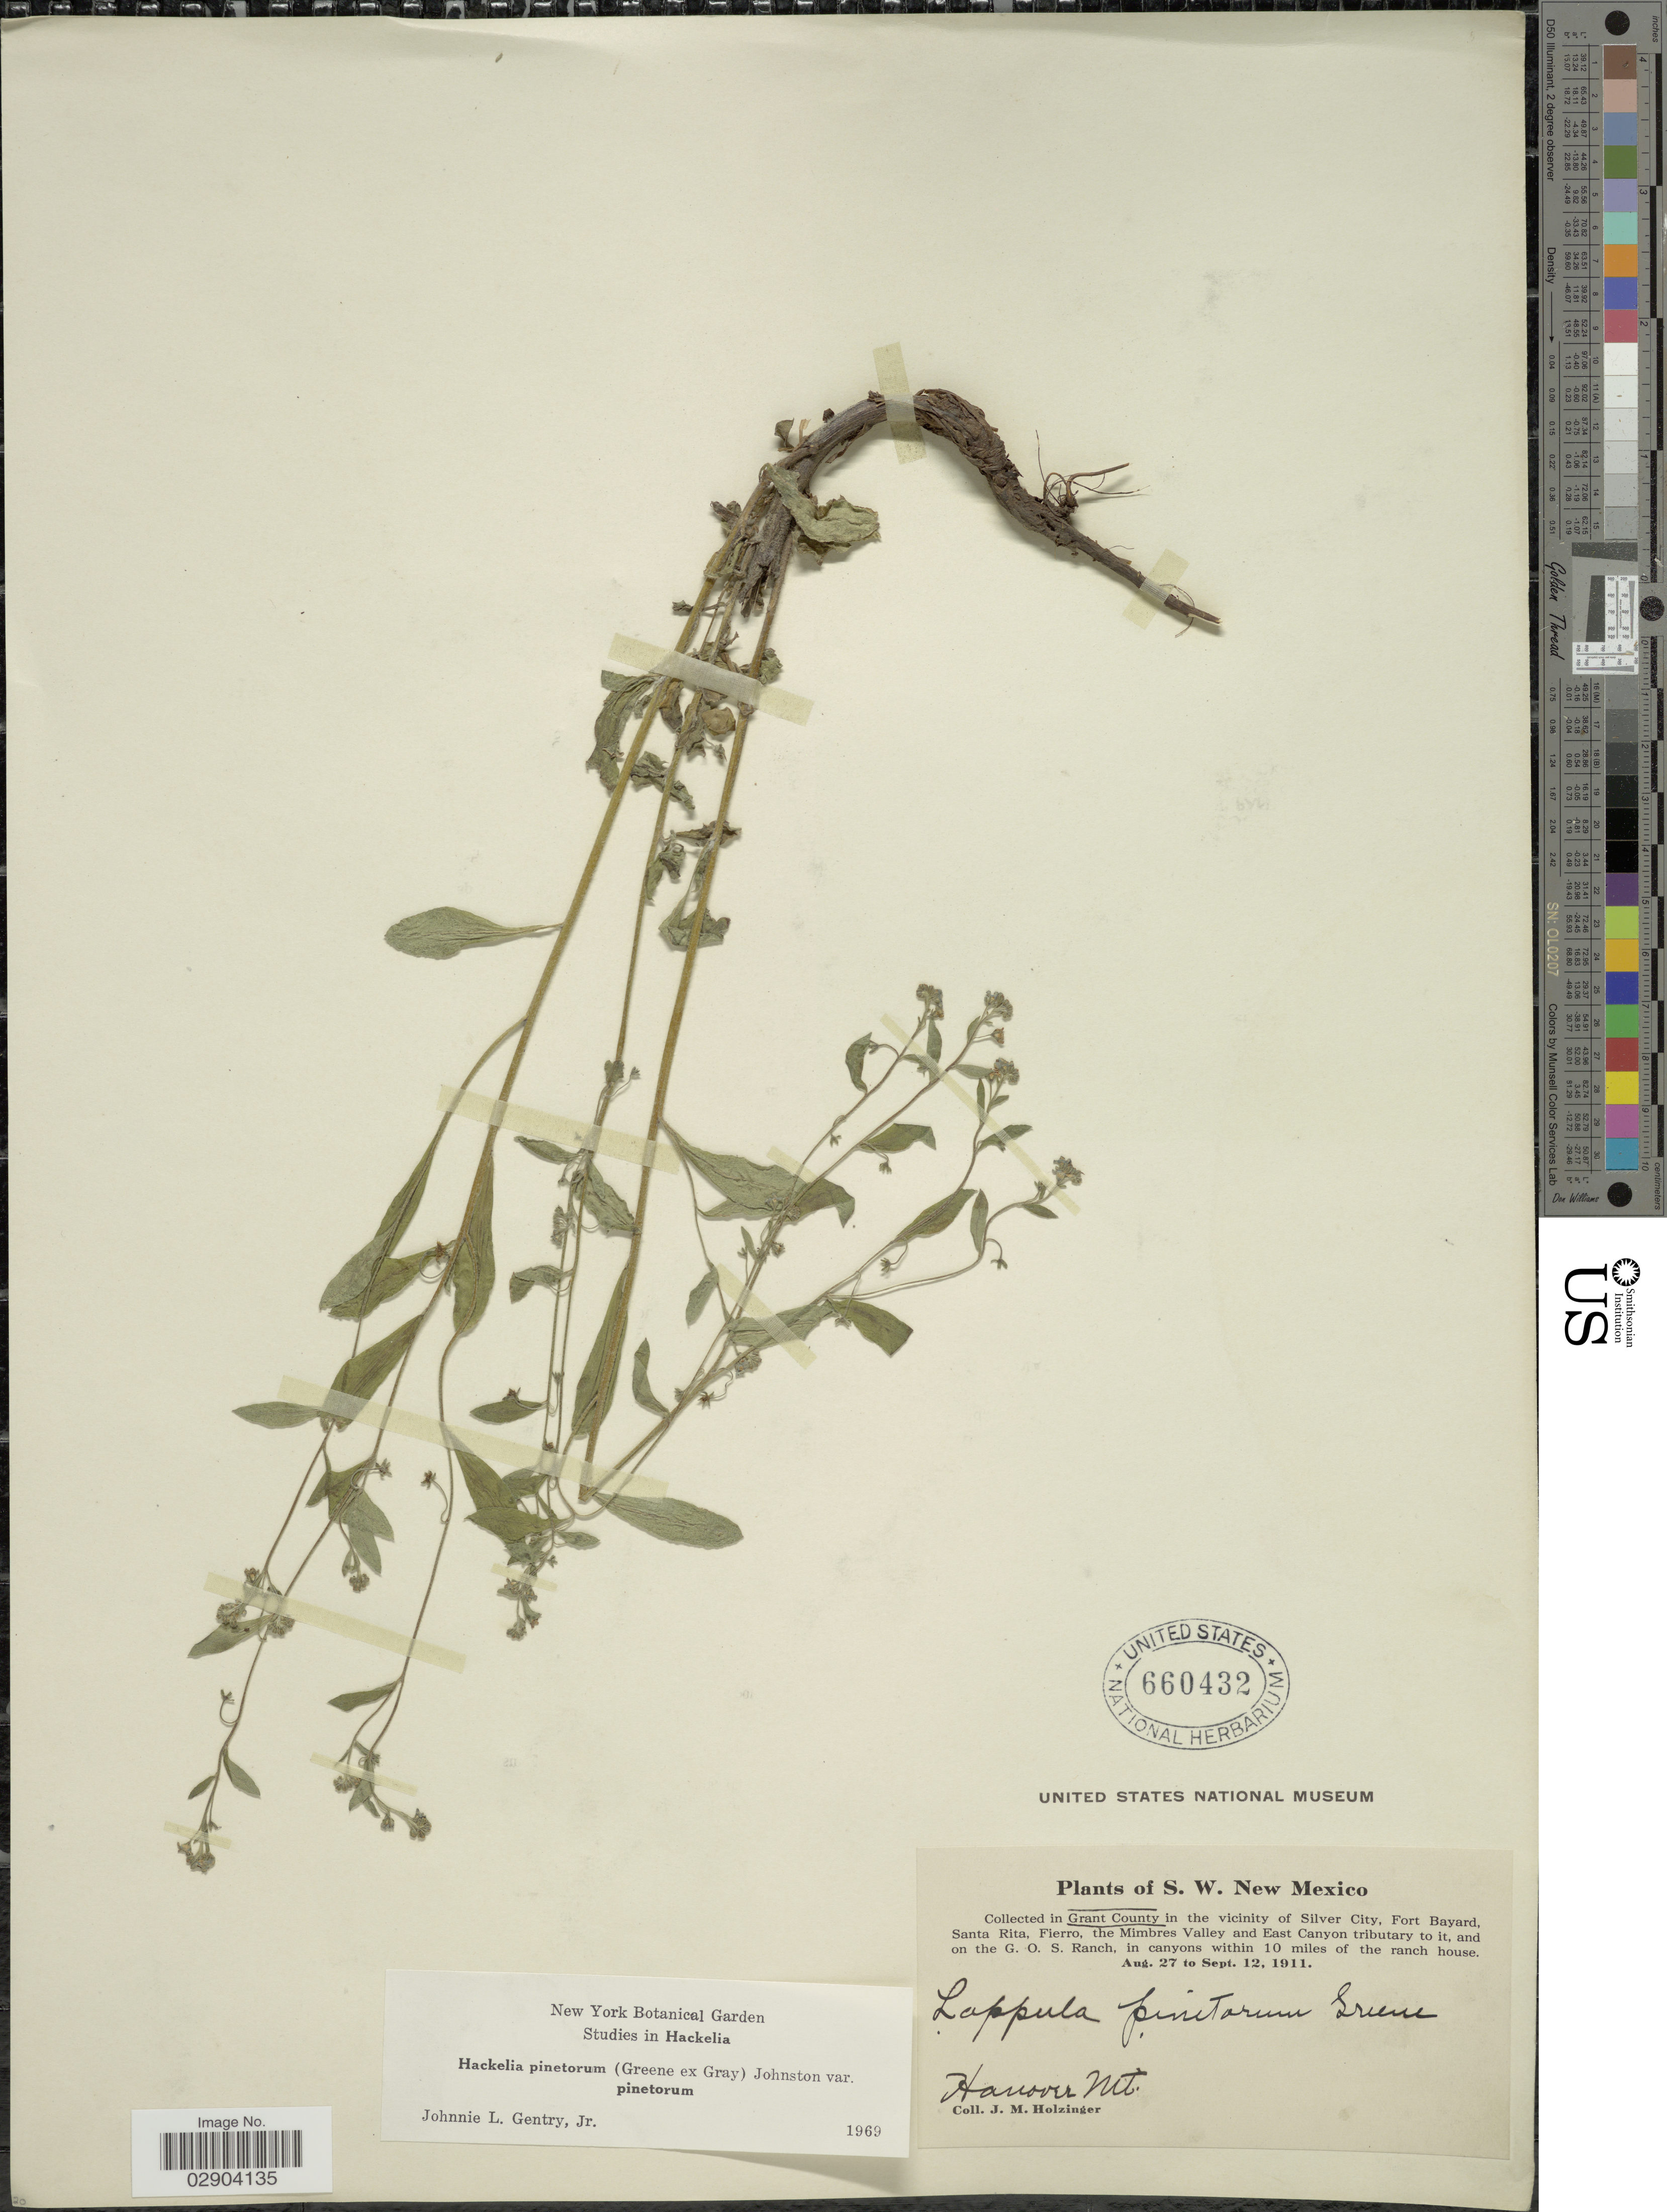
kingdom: Plantae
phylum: Tracheophyta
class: Magnoliopsida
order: Boraginales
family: Boraginaceae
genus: Hackelia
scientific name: Hackelia setosa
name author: I.M. Johnst.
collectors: J. M. Holzinger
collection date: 1911-08-27/1911-09-12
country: United States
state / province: New Mexico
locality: S. W. New Mexico. Grant County in the vicinity of Silver City, Fort Bayard, Santa Rita, Fierro, the Mimbres Valley and East Canyon tributary to it, and the G. O. S. Ranch, in canyons within 10 miles of the ranch house. Hanover Mt.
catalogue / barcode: US 660432